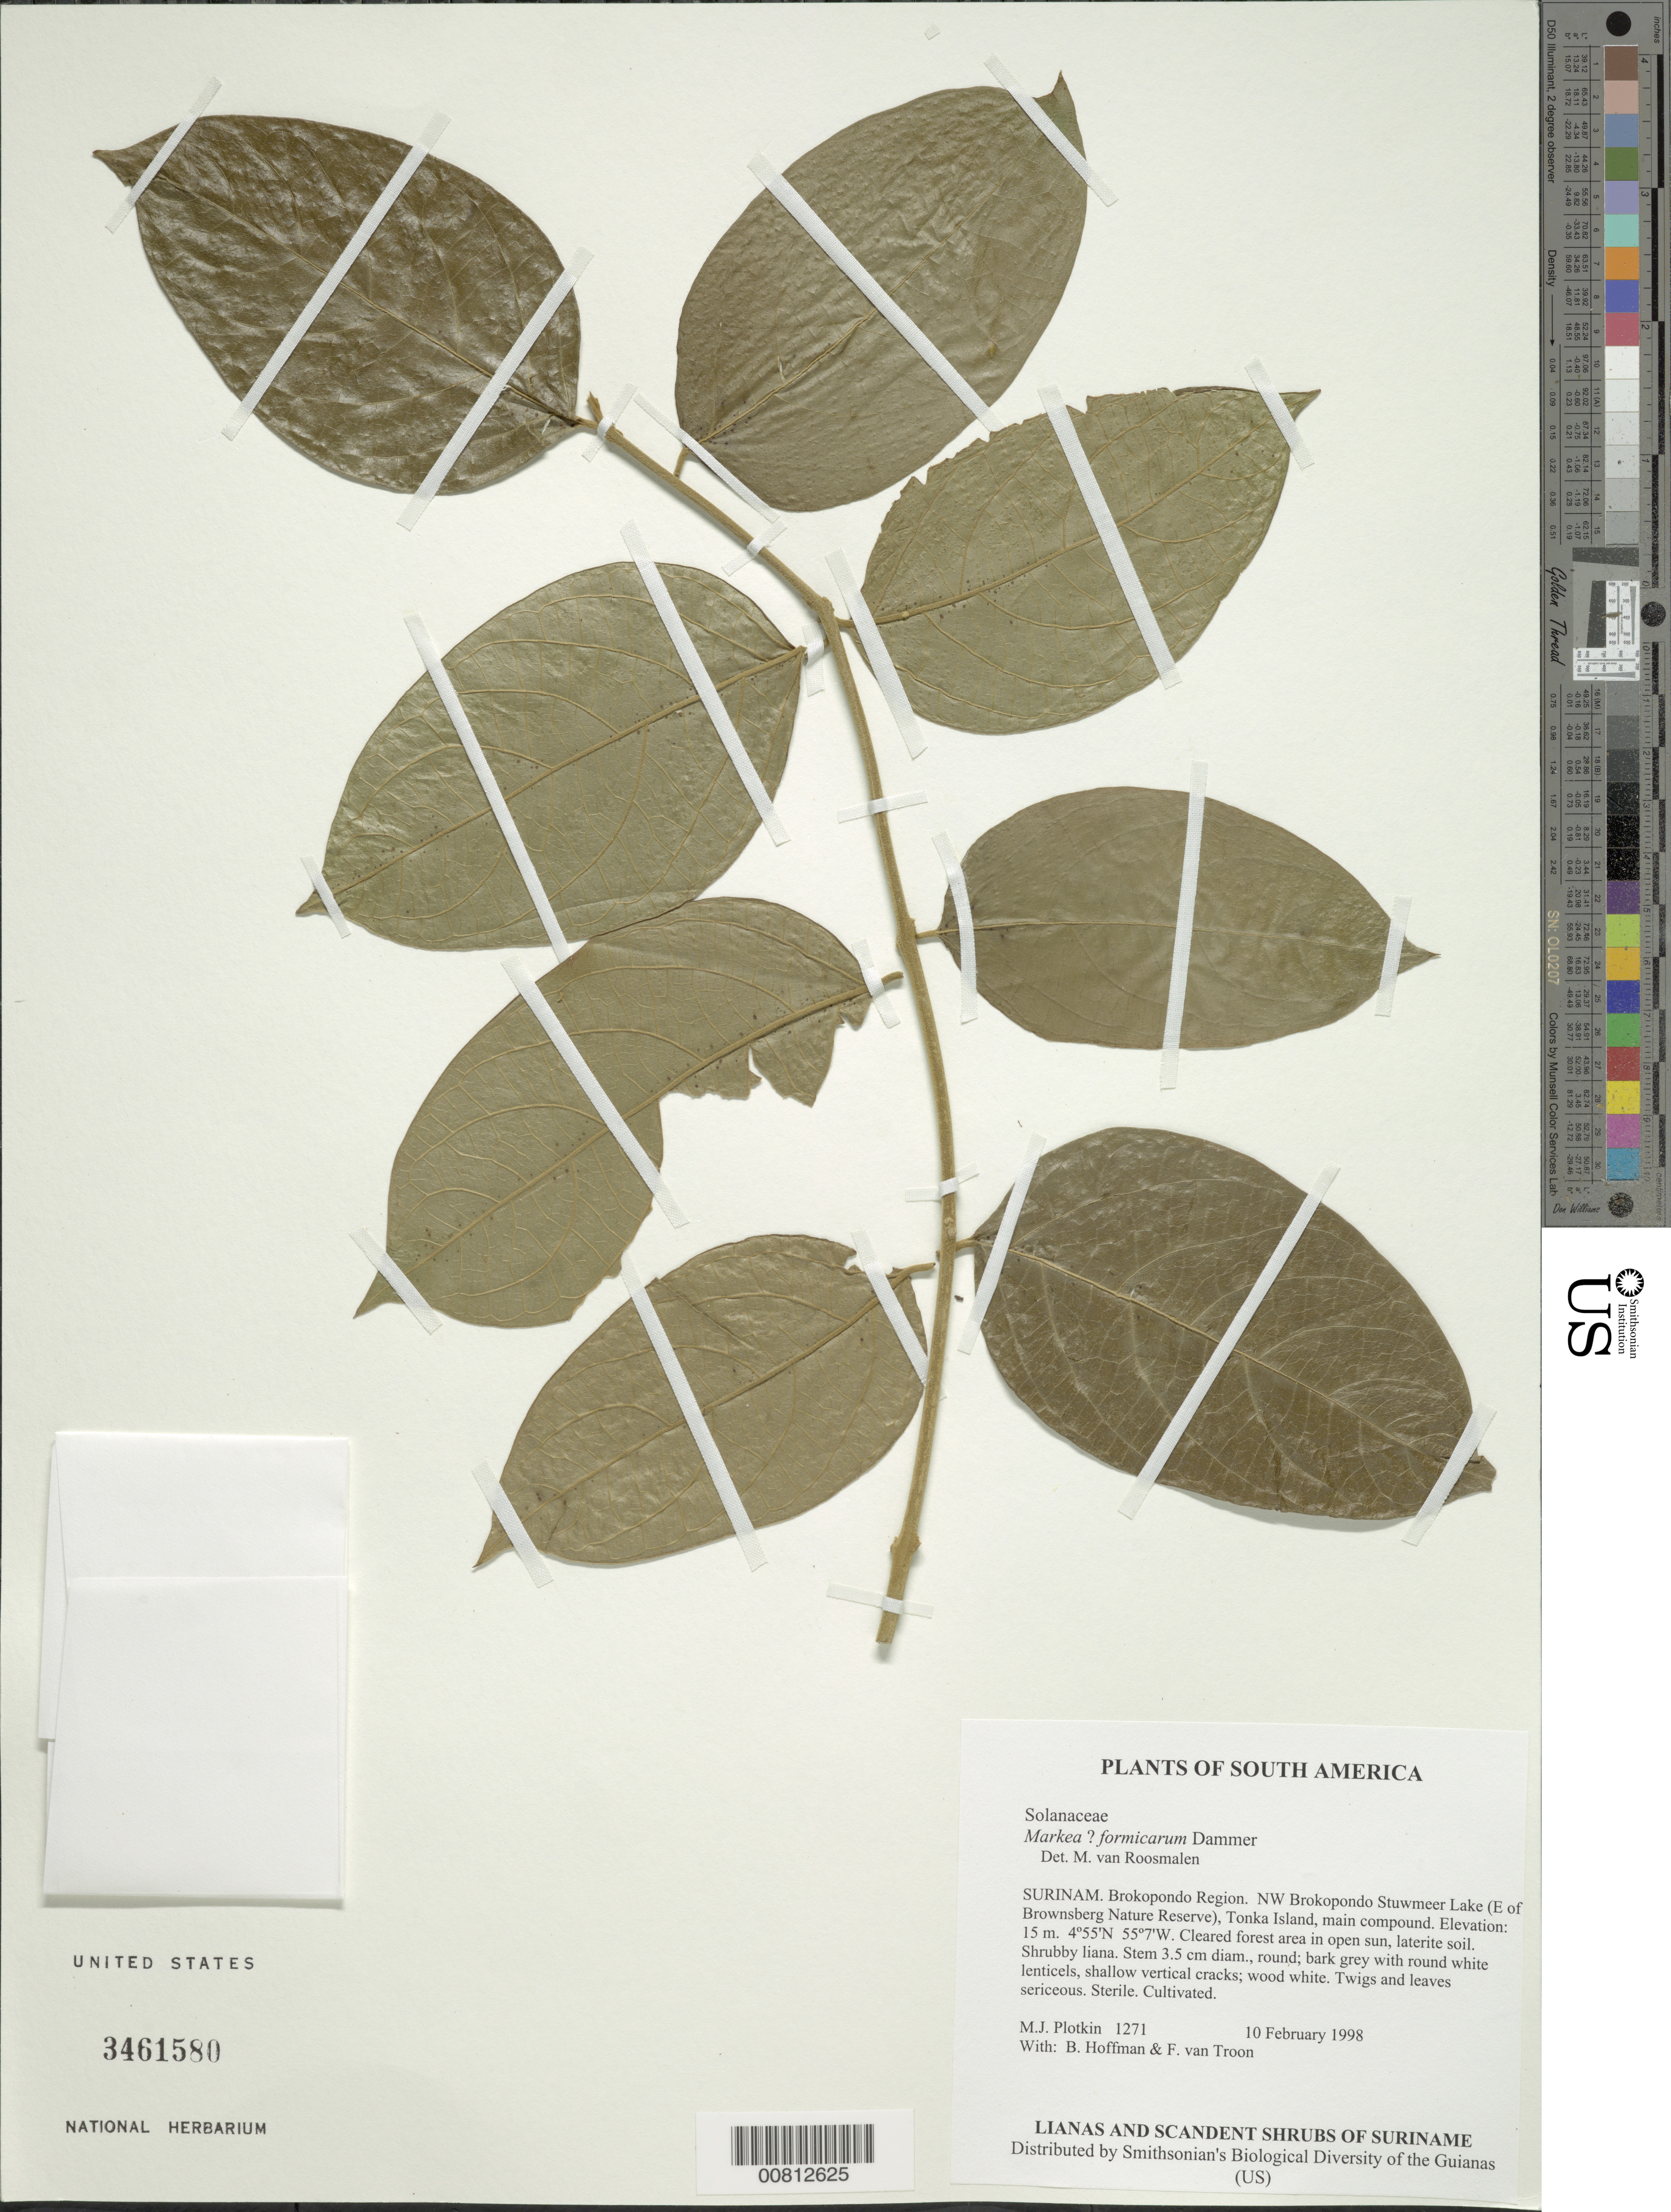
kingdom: Plantae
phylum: Tracheophyta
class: Magnoliopsida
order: Lamiales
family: Lamiaceae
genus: Aegiphila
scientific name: Aegiphila sp.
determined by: Nee, Michael H.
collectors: M. Plotkin, B. Hoffman & F. Van Troon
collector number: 1271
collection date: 1998-02-10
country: Suriname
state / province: Brokopondo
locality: NW Brokopondo Stuwmeer Lake (E of Brownsberg Nature Reserve), Tonka Island, main compound.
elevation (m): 15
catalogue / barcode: US 3461580